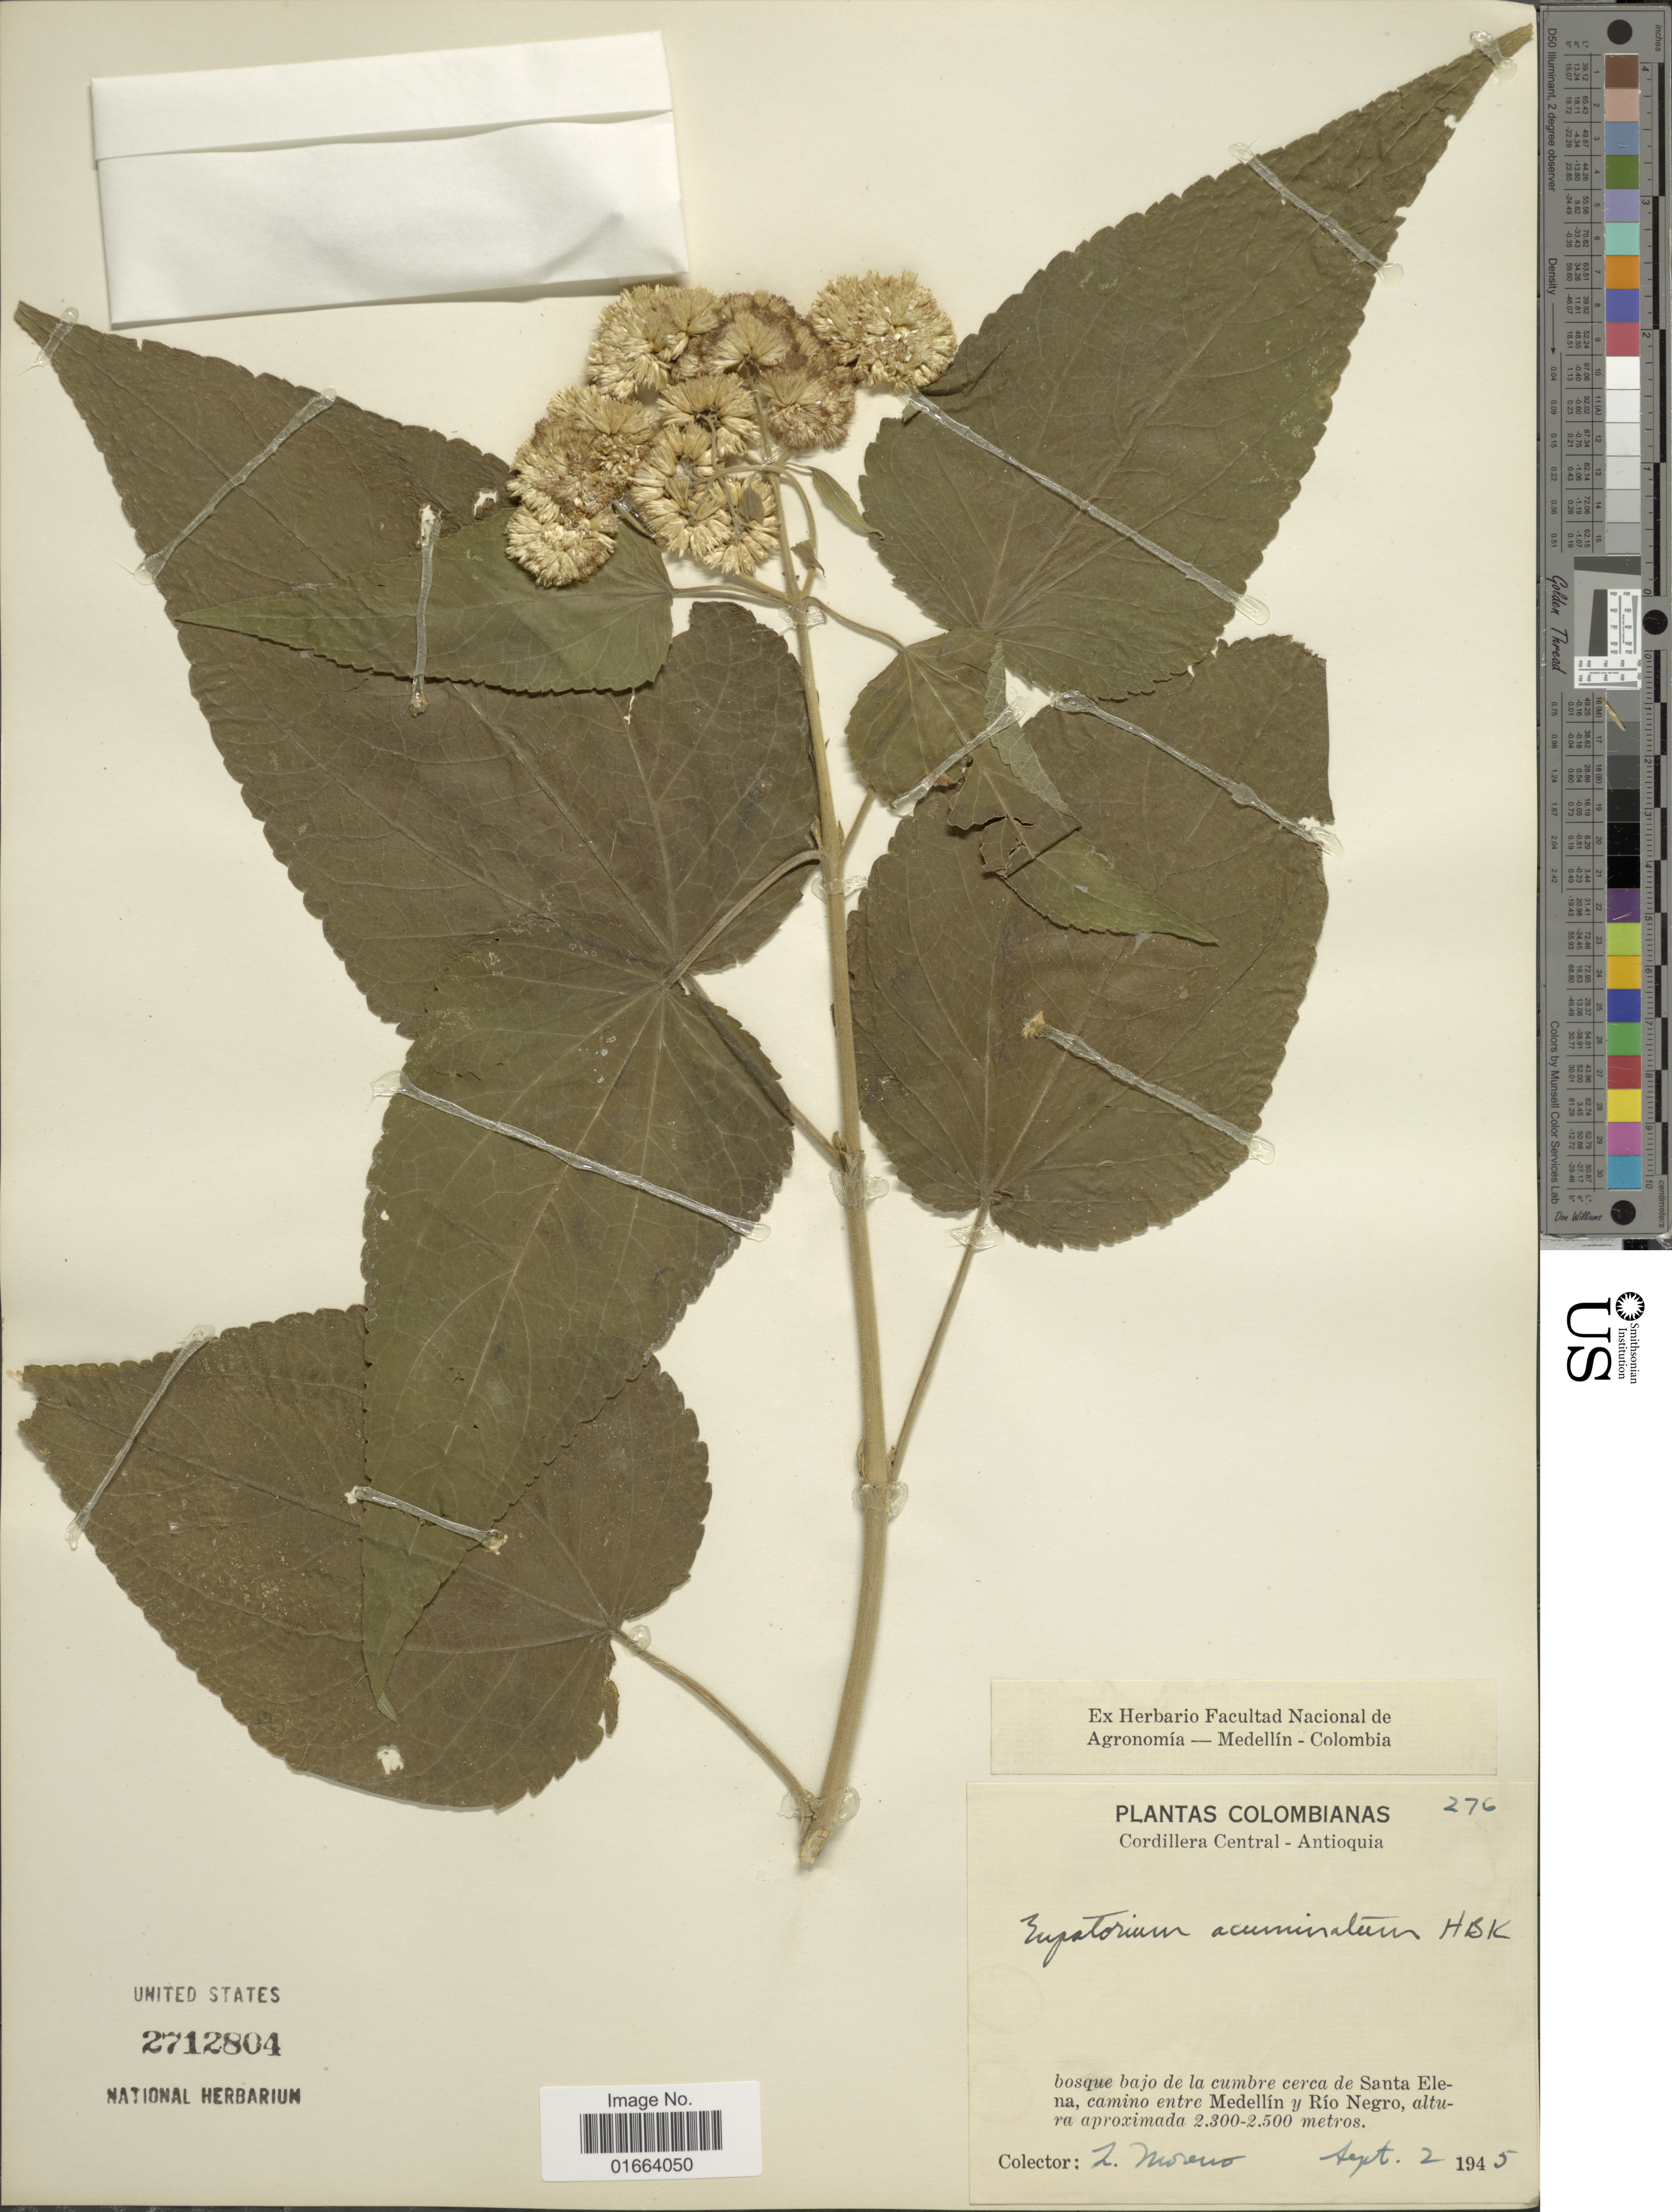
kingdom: Plantae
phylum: Tracheophyta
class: Magnoliopsida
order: Asterales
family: Asteraceae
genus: Critoniella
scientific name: Critoniella acuminata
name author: (Kunth) R.M. King & H. Rob.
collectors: L. Moreno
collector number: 276?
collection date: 1945-09-02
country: Colombia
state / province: Antioquia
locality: Bosque bajo de la cumbre cerca de Santa Elena, camino entre Medellín y Río Negro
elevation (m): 2300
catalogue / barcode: US 2712804